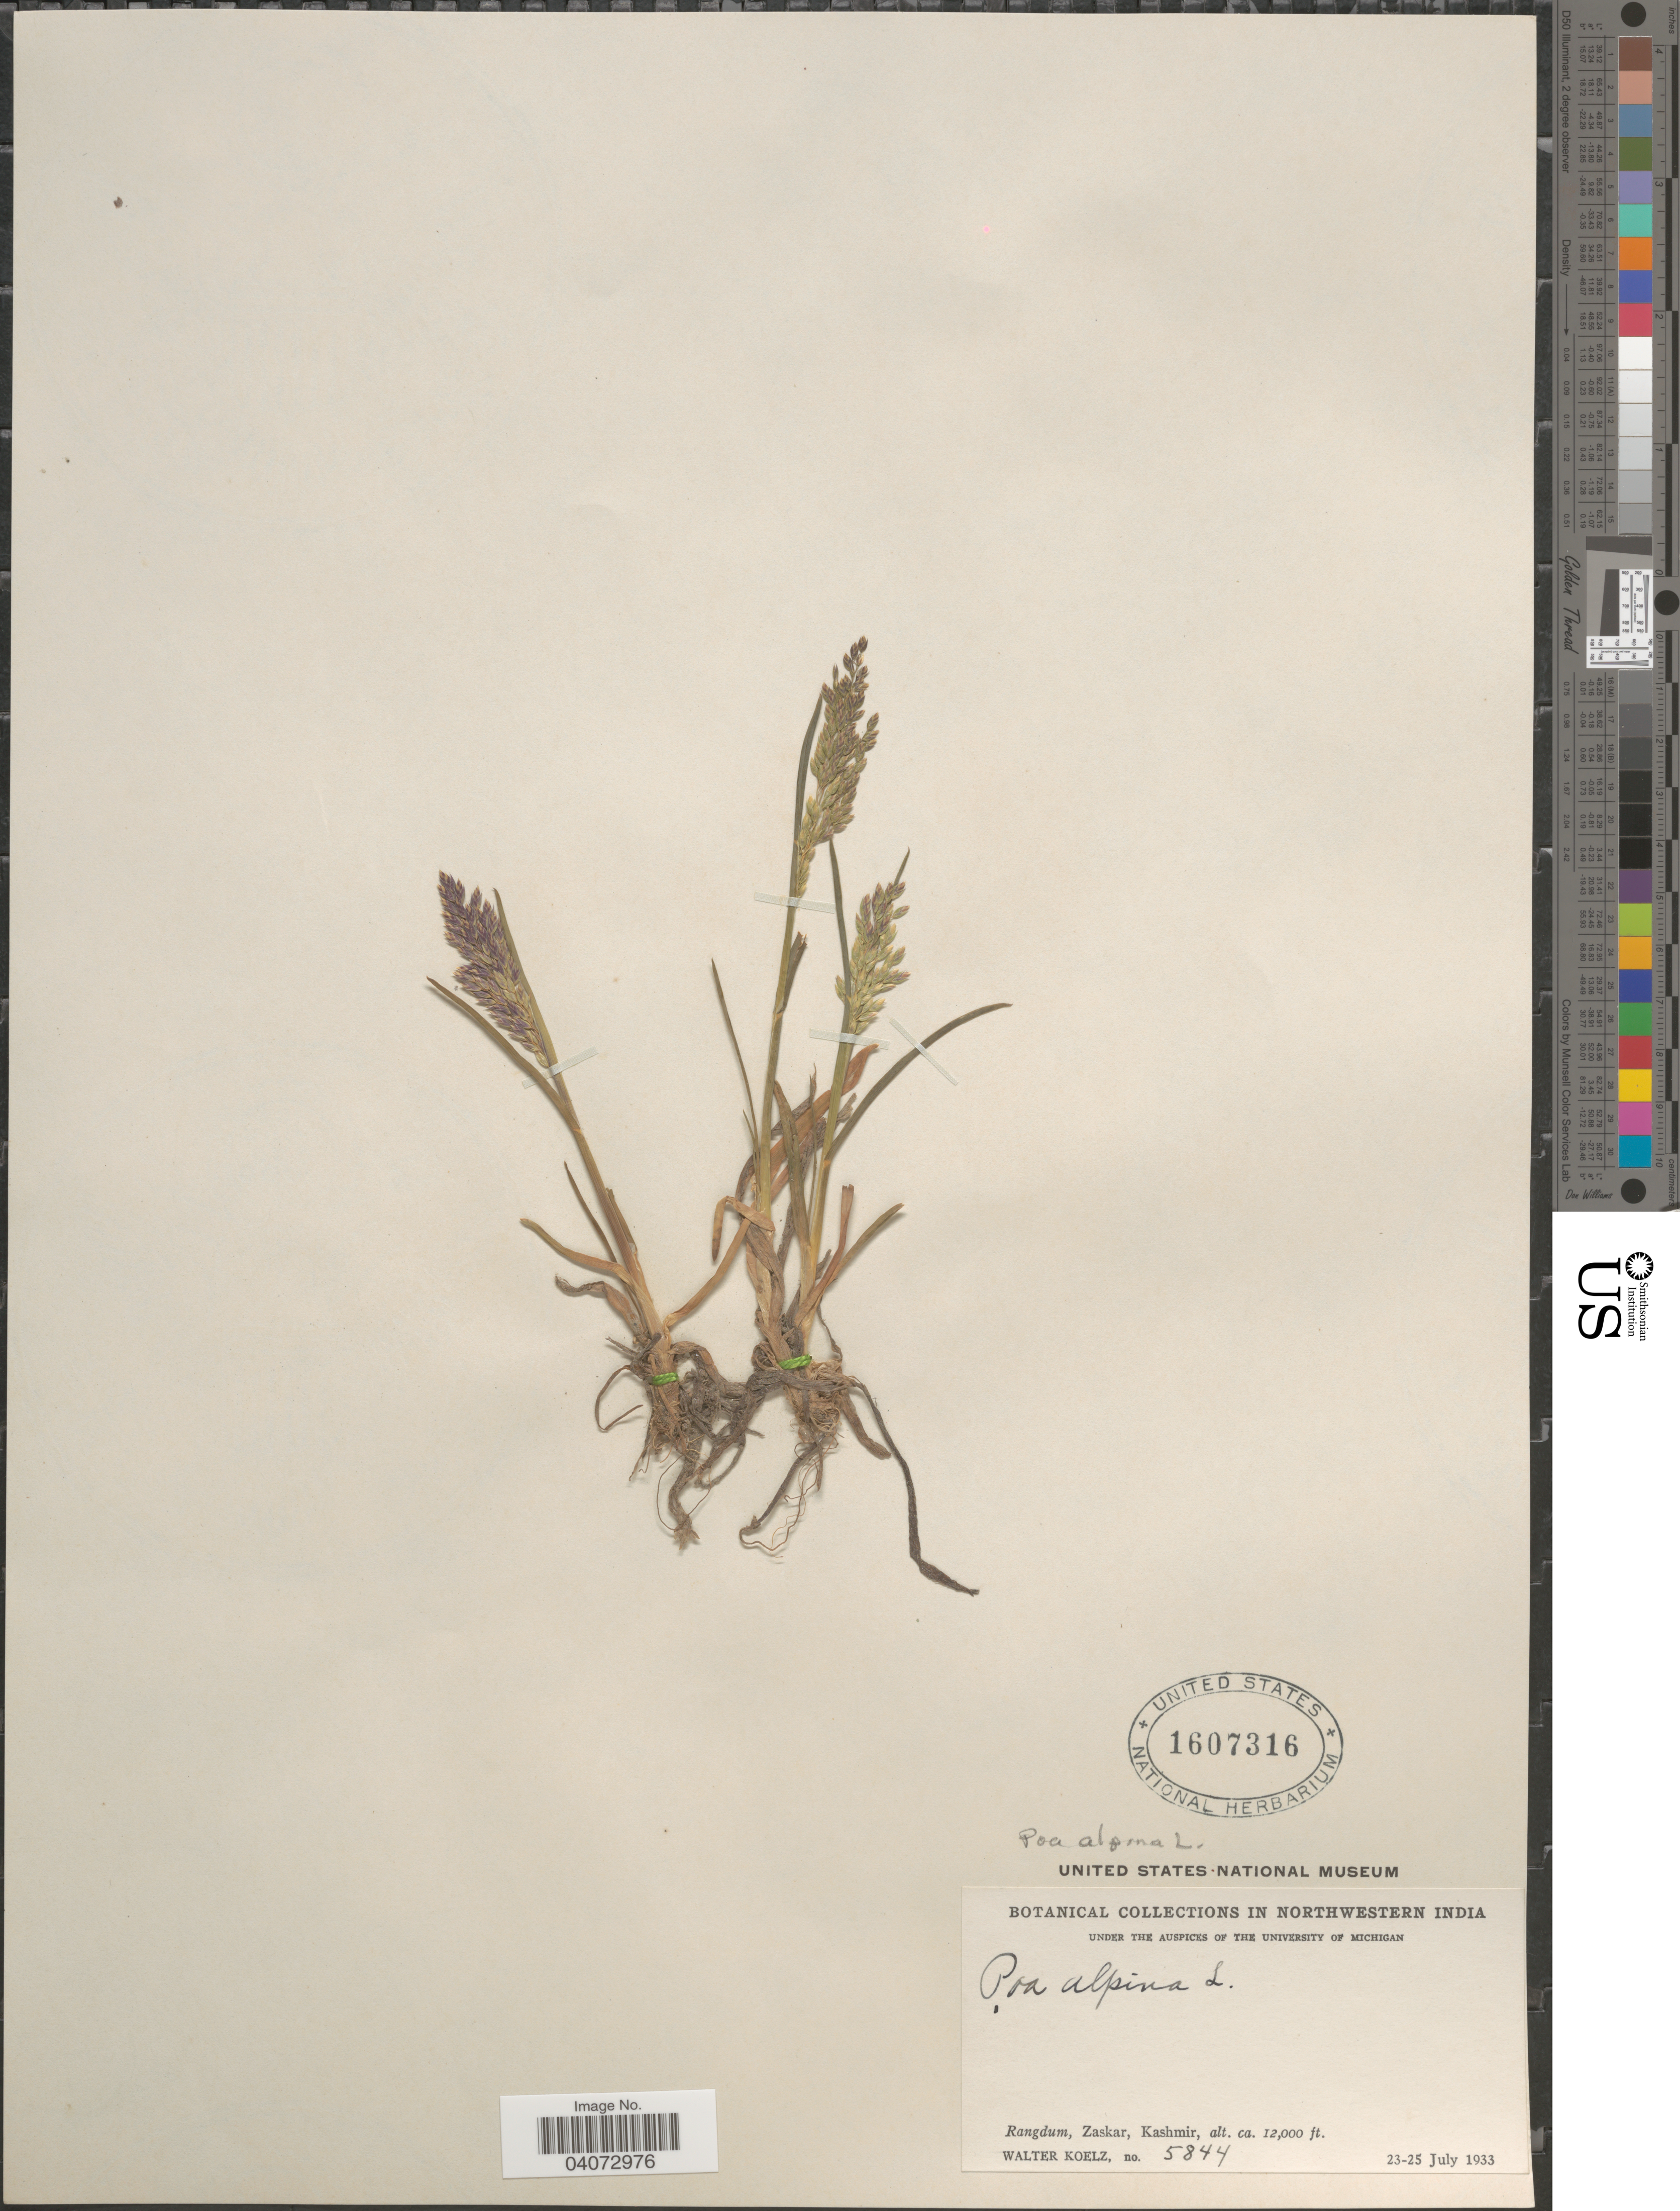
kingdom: Plantae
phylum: Tracheophyta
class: Liliopsida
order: Poales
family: Poaceae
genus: Poa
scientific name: Poa alpina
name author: L.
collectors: W. N. Koelz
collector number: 5844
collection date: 1933-07-23/1933-07-25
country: India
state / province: Jammu and Kashmir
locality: Northwestern India. Rangdun, Zaskar, Kashmir.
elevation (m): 3658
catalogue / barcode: US 1607316